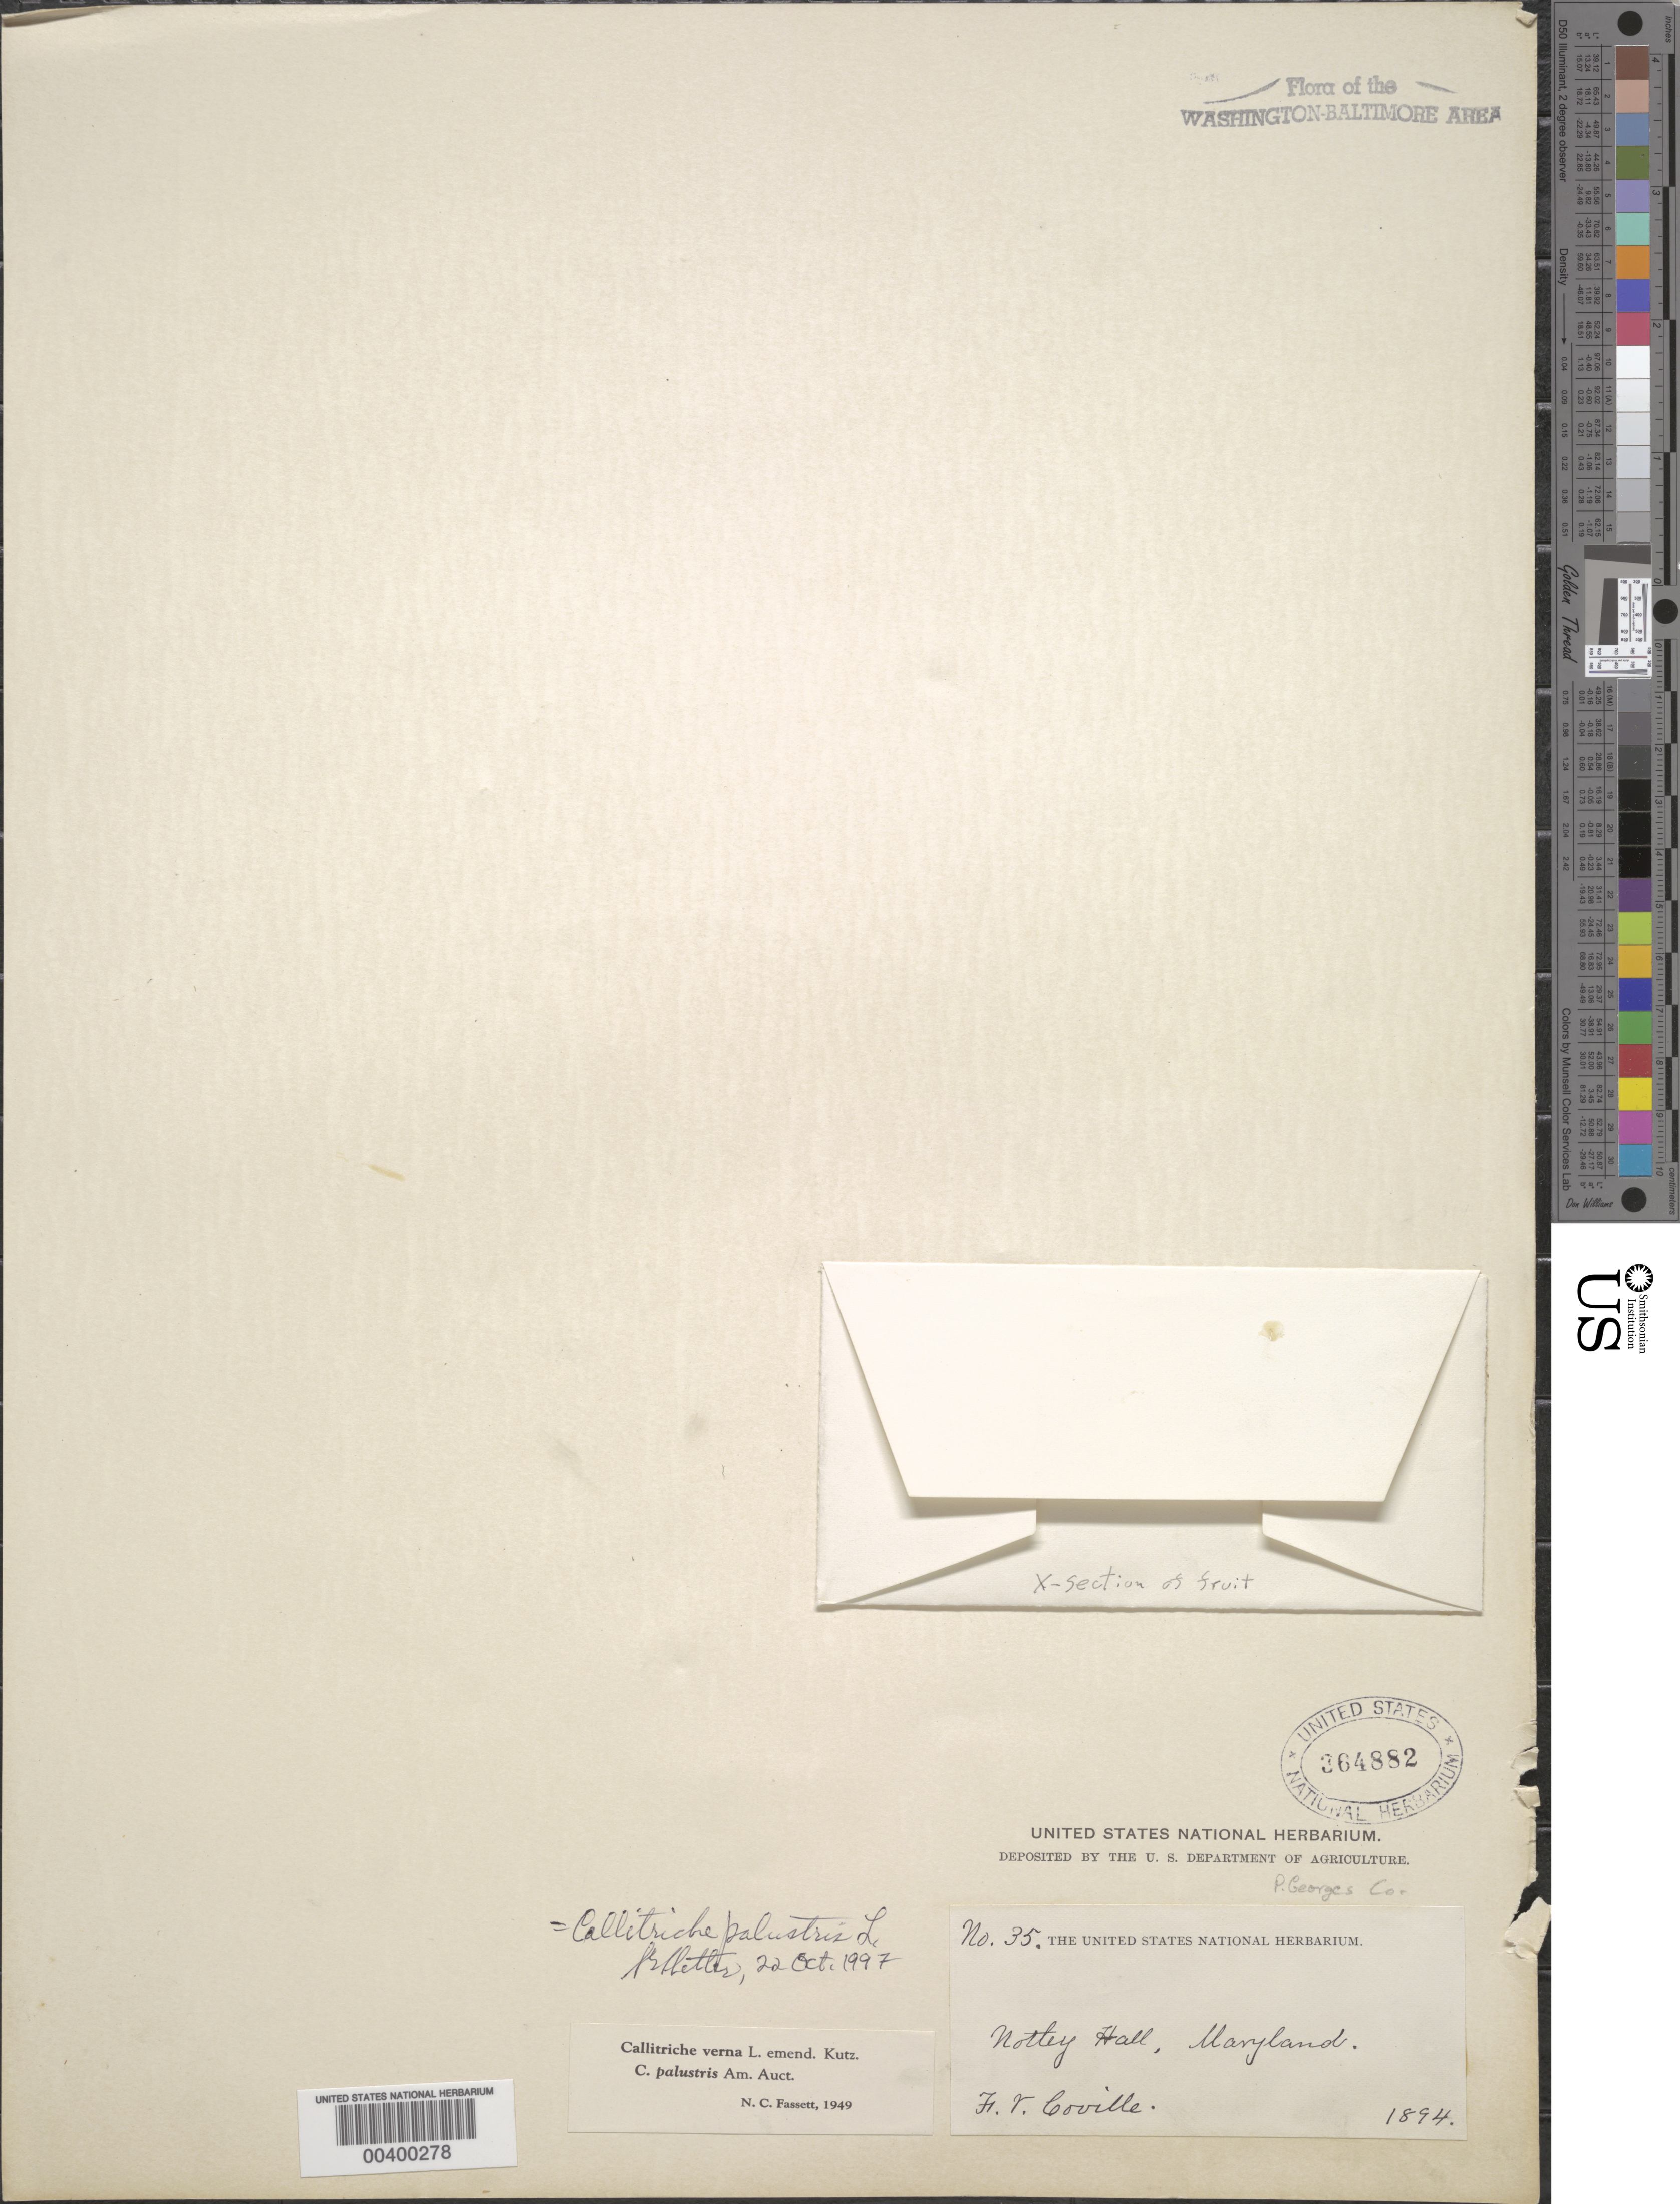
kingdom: Plantae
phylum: Tracheophyta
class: Magnoliopsida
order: Lamiales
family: Plantaginaceae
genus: Callitriche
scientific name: Callitriche palustris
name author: L.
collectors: F. V. Coville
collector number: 35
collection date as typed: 1894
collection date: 1894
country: United States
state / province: Maryland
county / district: Prince George's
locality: Notley Hall '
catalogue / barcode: US 364882